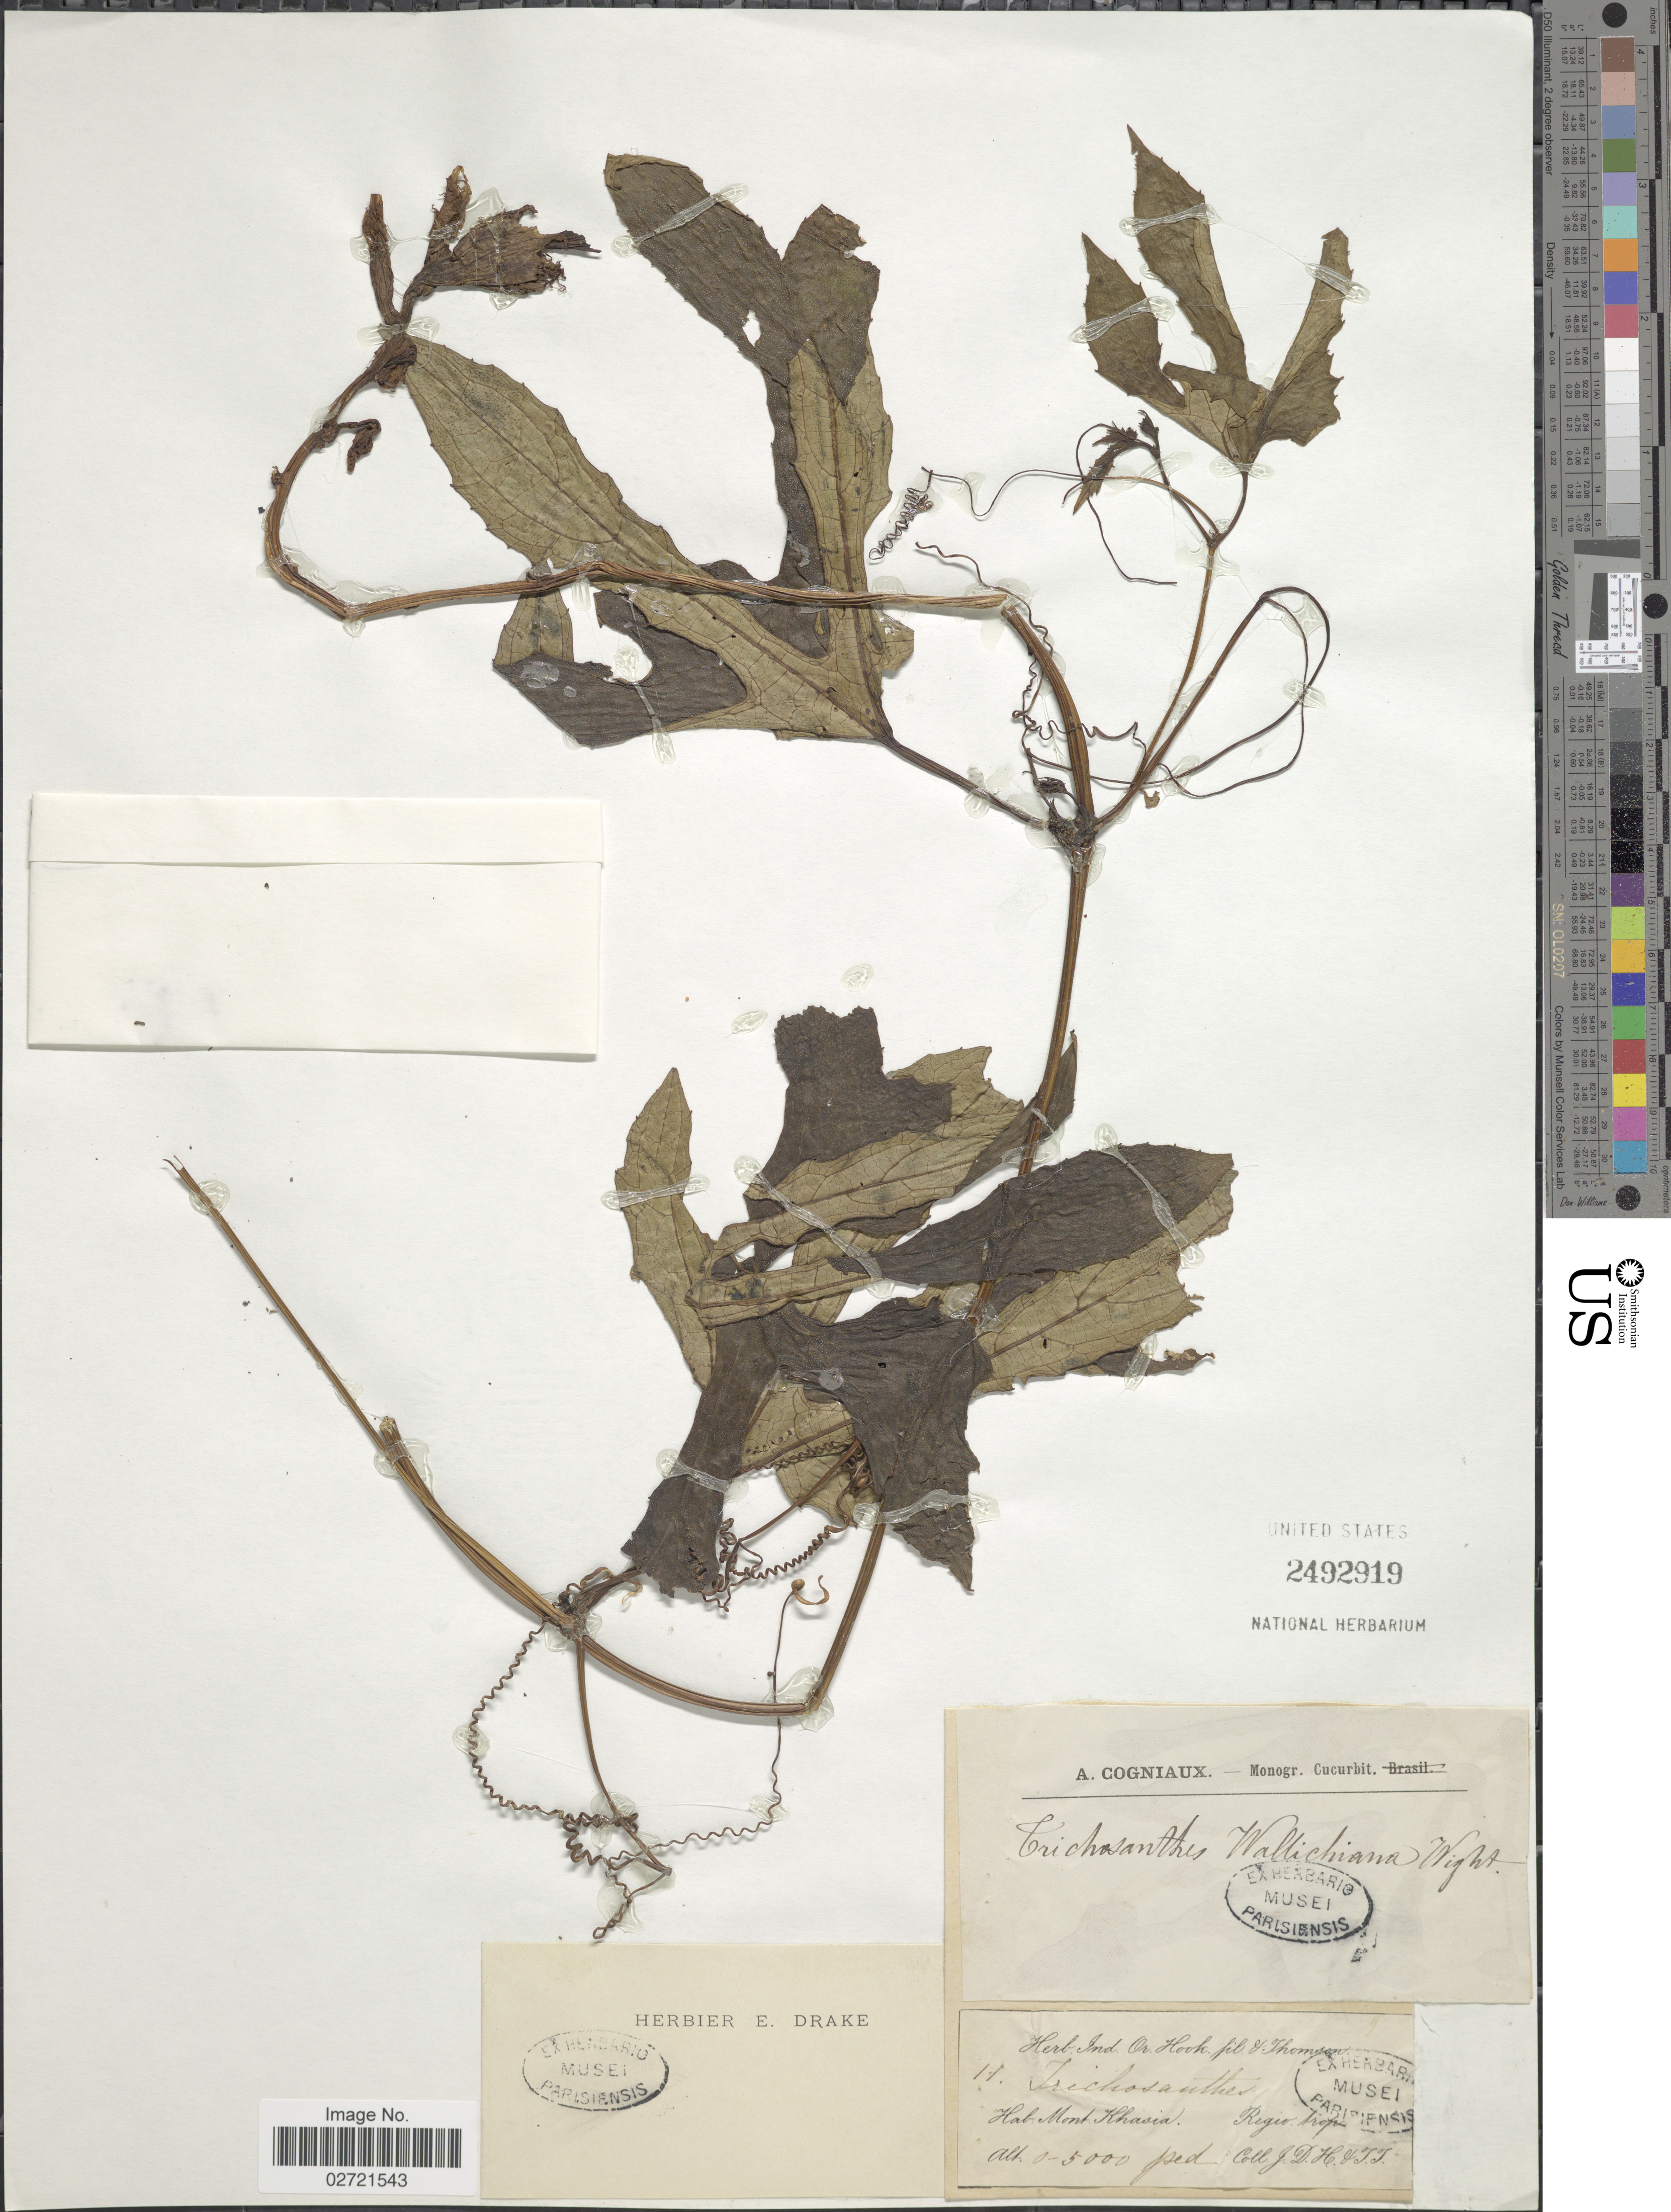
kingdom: Plantae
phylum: Tracheophyta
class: Magnoliopsida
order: Cucurbitales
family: Cucurbitaceae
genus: Trichosanthes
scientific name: Trichosanthes wallichiana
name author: (Ser.) Wight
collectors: C. A. Cogniaux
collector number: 11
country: India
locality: Mont. Khasia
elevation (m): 0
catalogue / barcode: US 2492919